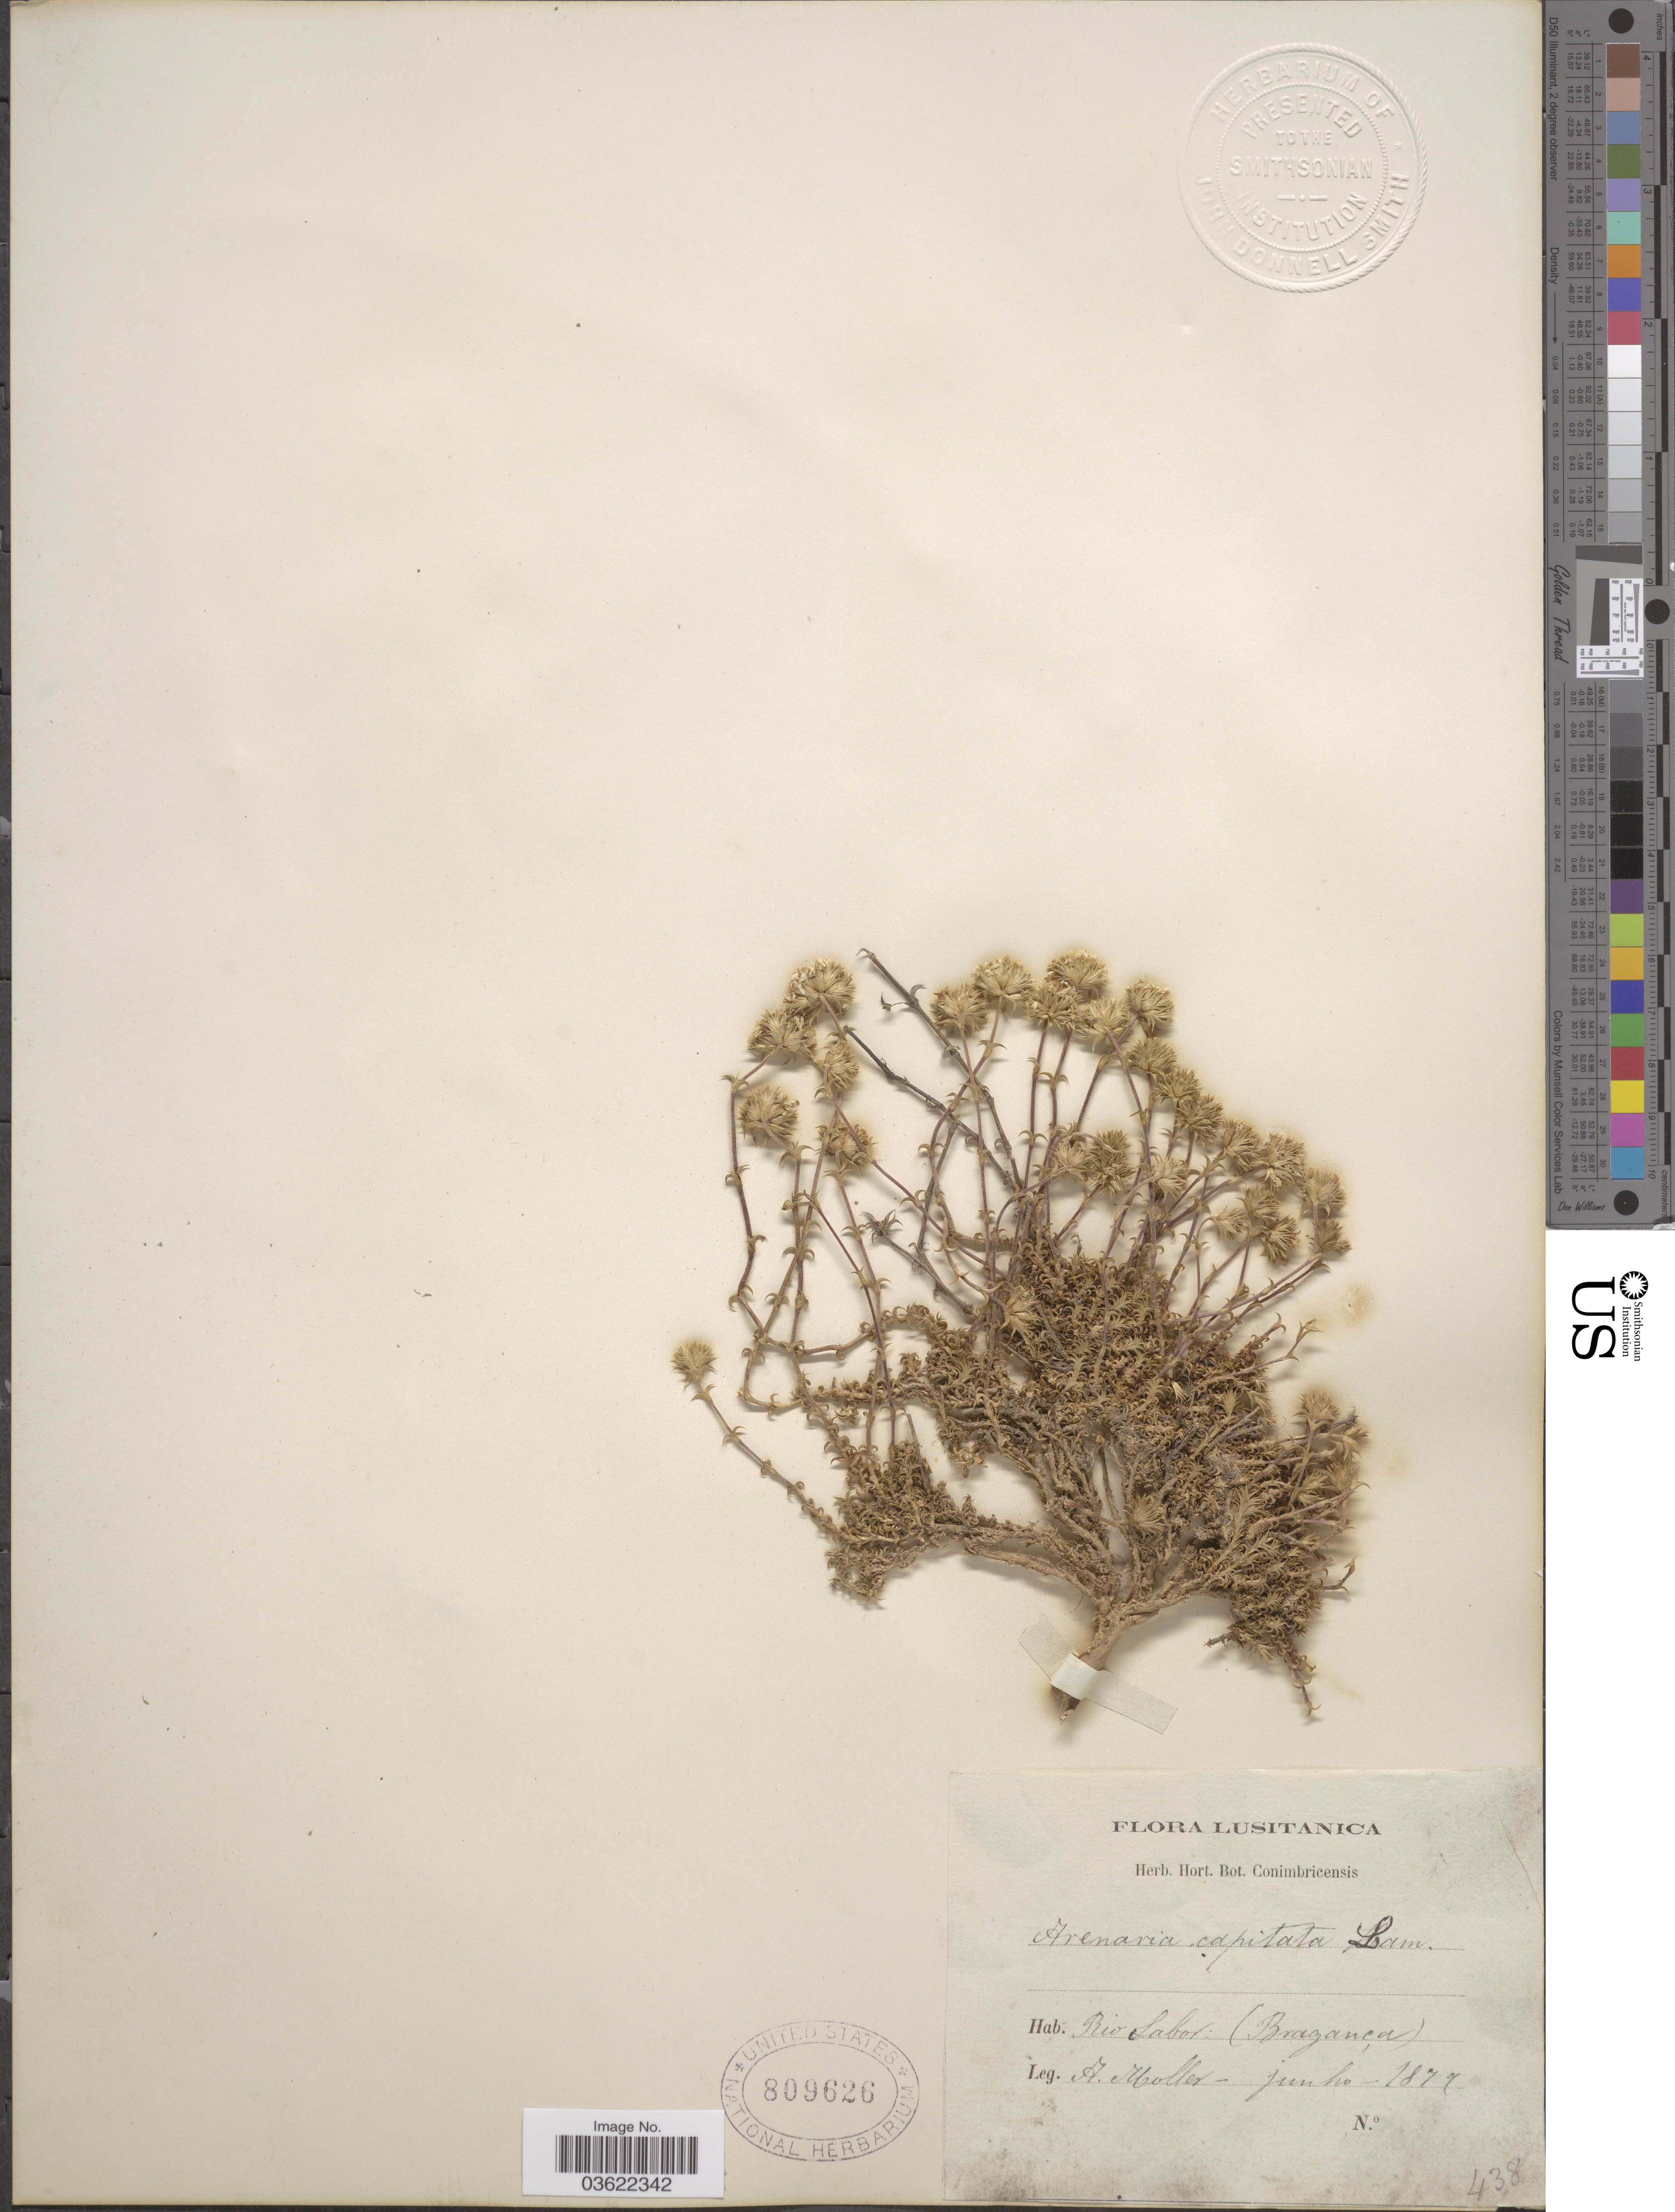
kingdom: Plantae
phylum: Tracheophyta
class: Magnoliopsida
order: Caryophyllales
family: Caryophyllaceae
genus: Arenaria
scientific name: Arenaria capitata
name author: Lam.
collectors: A. Moller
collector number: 438?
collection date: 1879-06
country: Portugal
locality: Lusitanica. Rio Sabor: (Braganca).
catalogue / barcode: US 809626